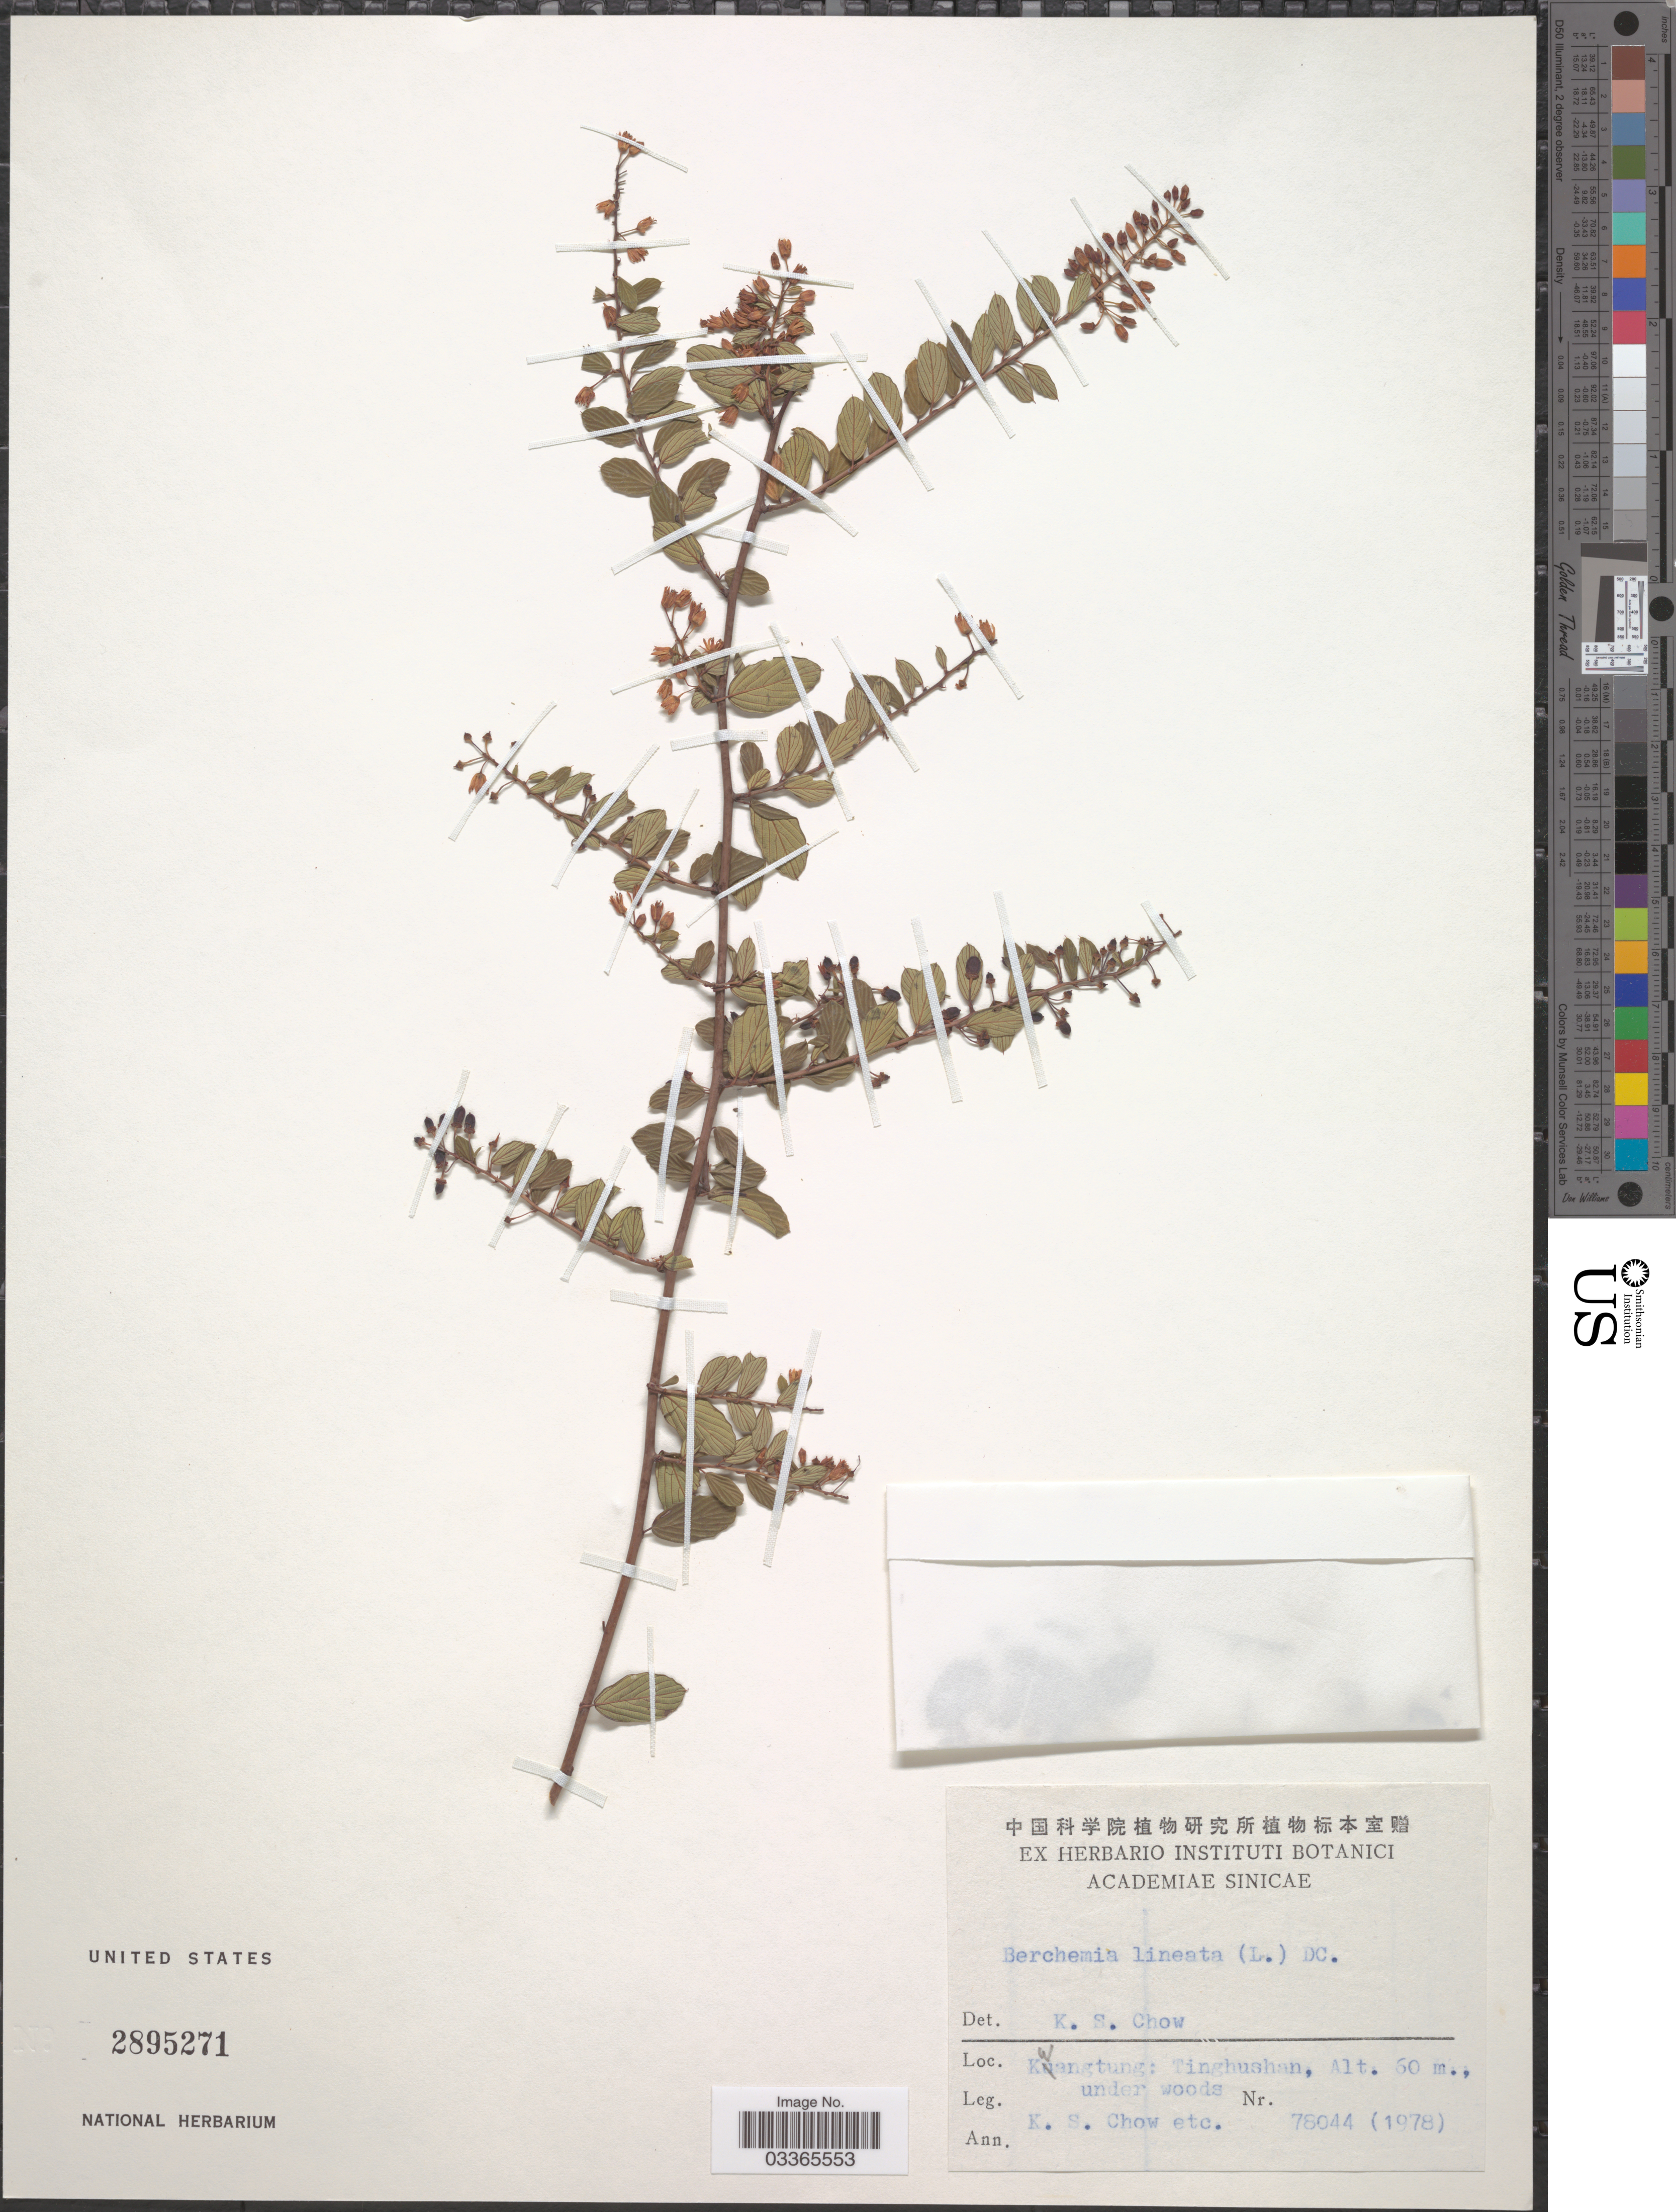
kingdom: Plantae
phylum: Tracheophyta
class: Magnoliopsida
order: Rosales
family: Rhamnaceae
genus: Berchemia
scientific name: Berchemia lineata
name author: (L.) DC.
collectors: K. S. Chow & et al.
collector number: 78044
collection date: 1978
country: China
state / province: Guangdong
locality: Kwangtung: Tinghushan.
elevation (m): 60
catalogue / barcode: US 2895271